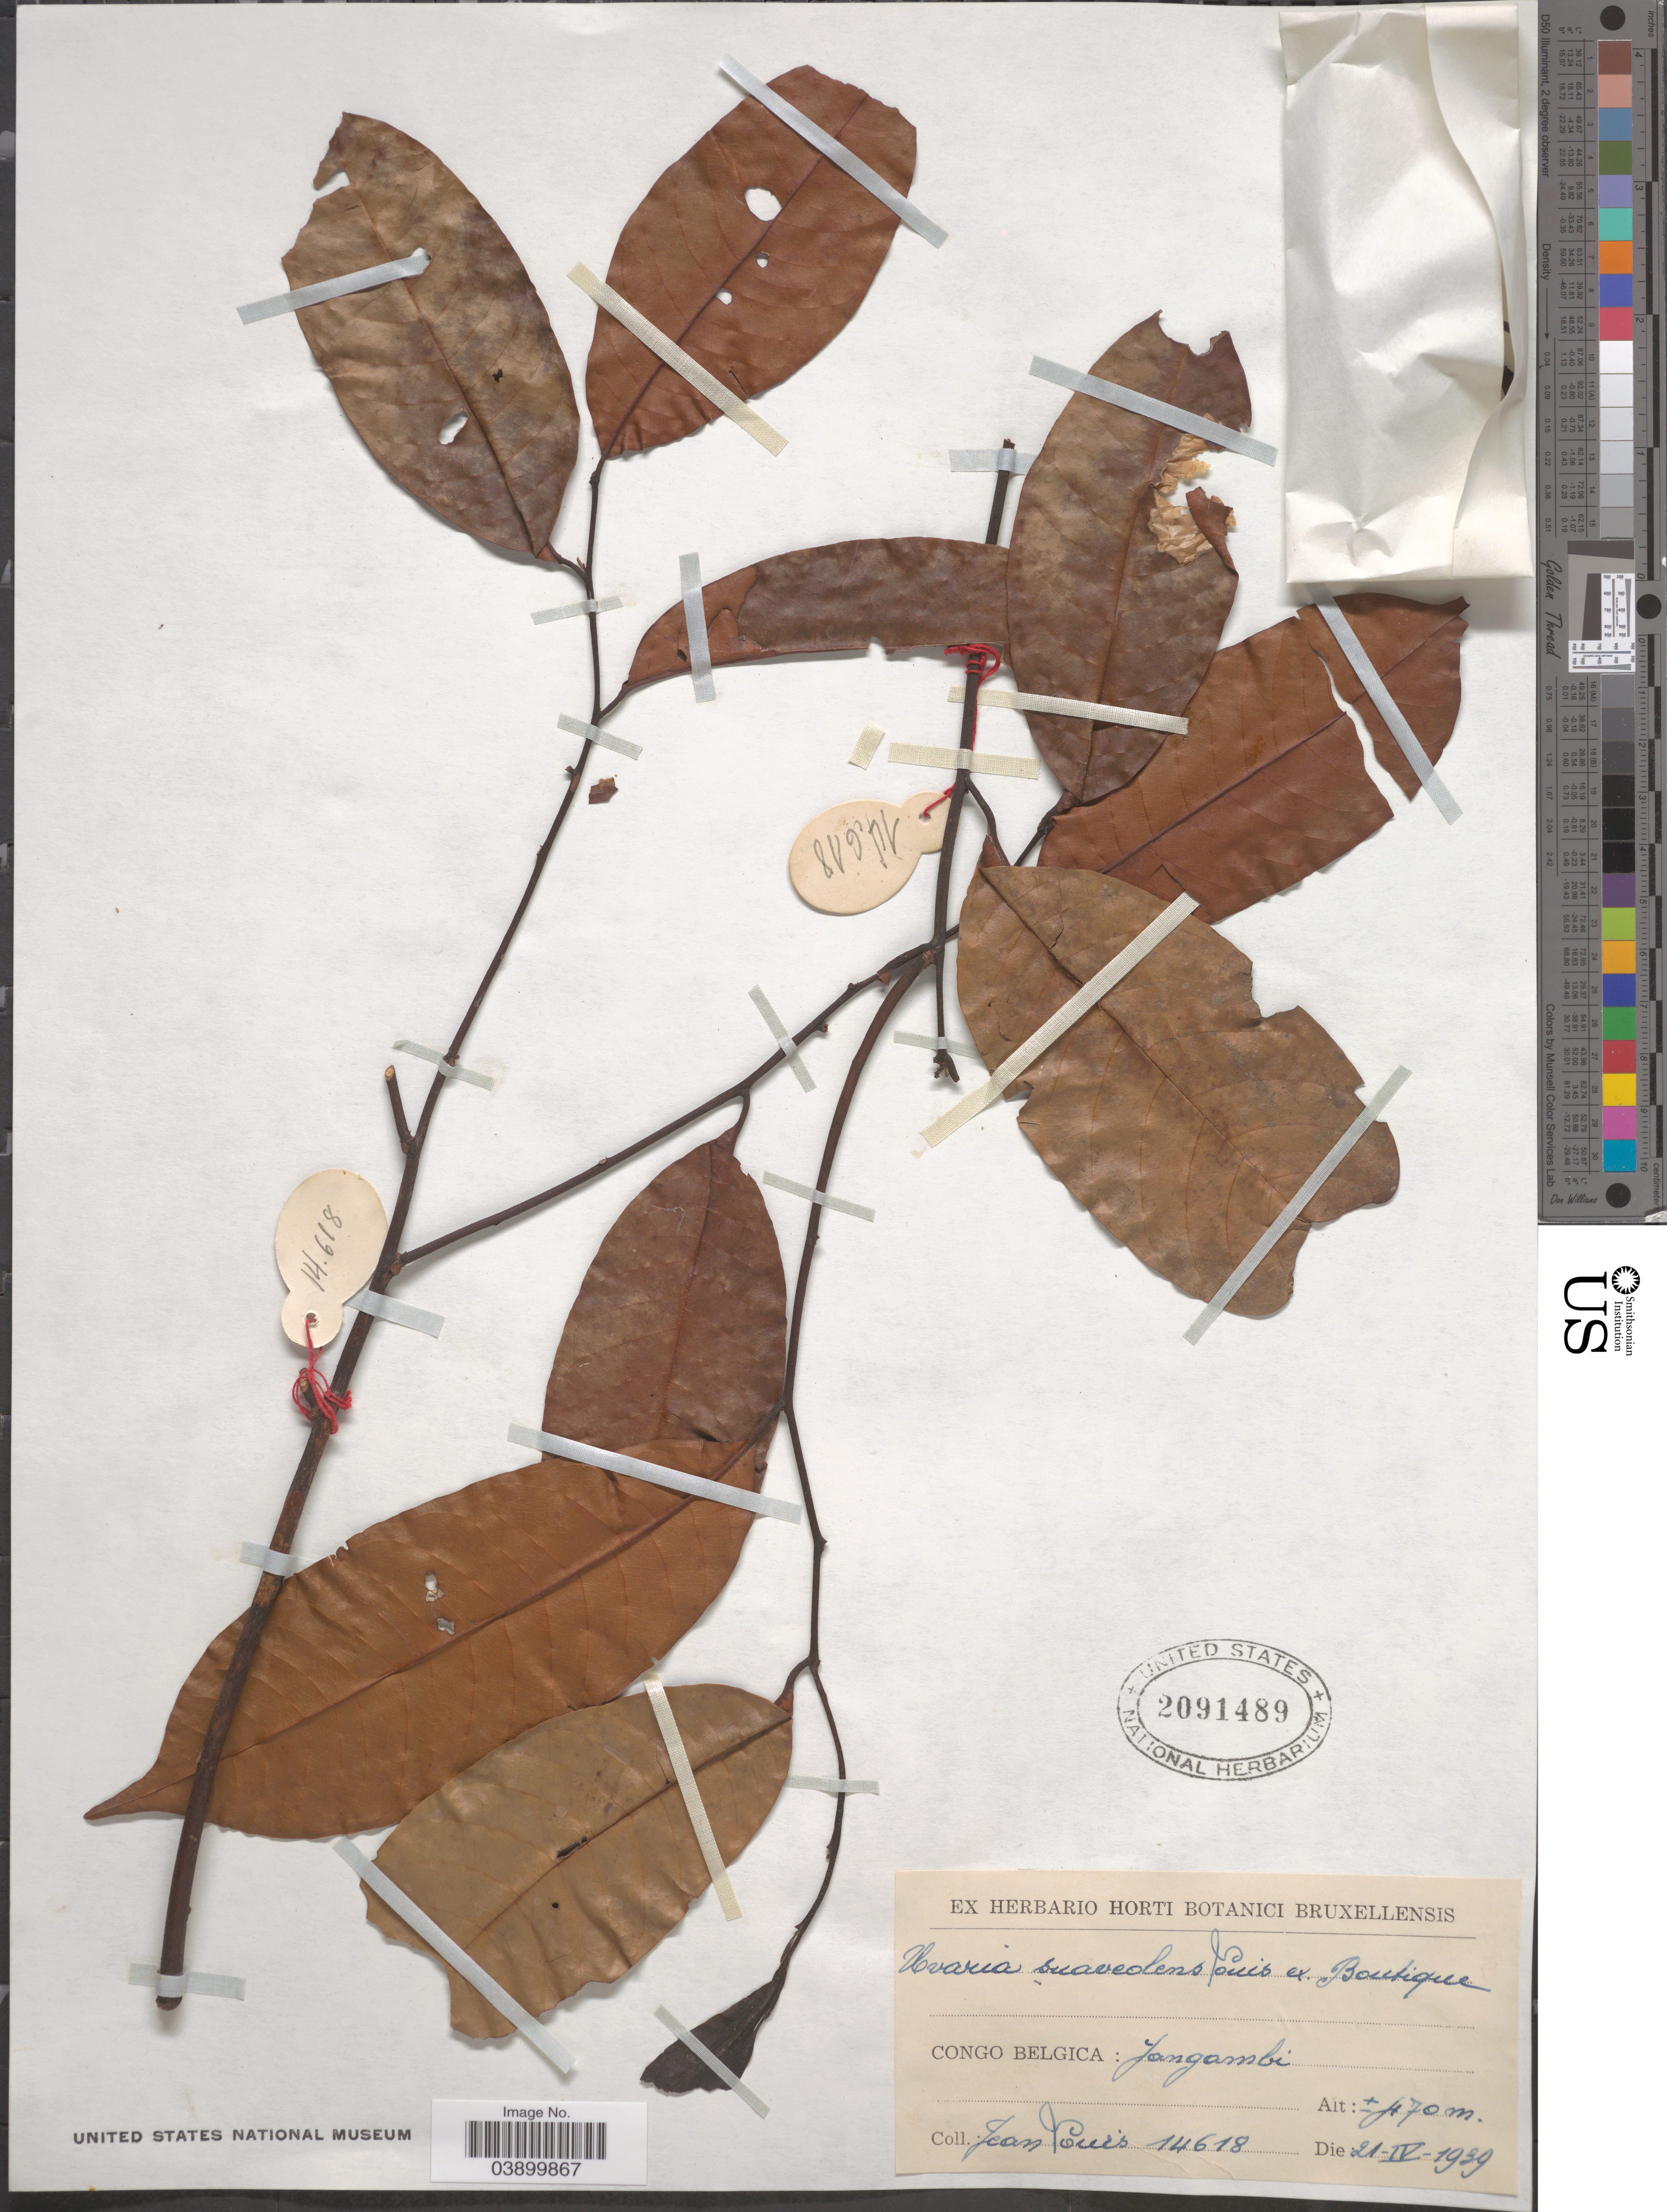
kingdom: Plantae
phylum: Tracheophyta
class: Magnoliopsida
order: Magnoliales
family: Annonaceae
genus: Uvaria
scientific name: Uvaria suaveolens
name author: Louis ex Boutique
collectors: J. Louis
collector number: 14618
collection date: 1939-04-21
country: Congo, Democratic Republic of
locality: Congo Belgica: Yangambi.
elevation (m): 470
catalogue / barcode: US 2091489